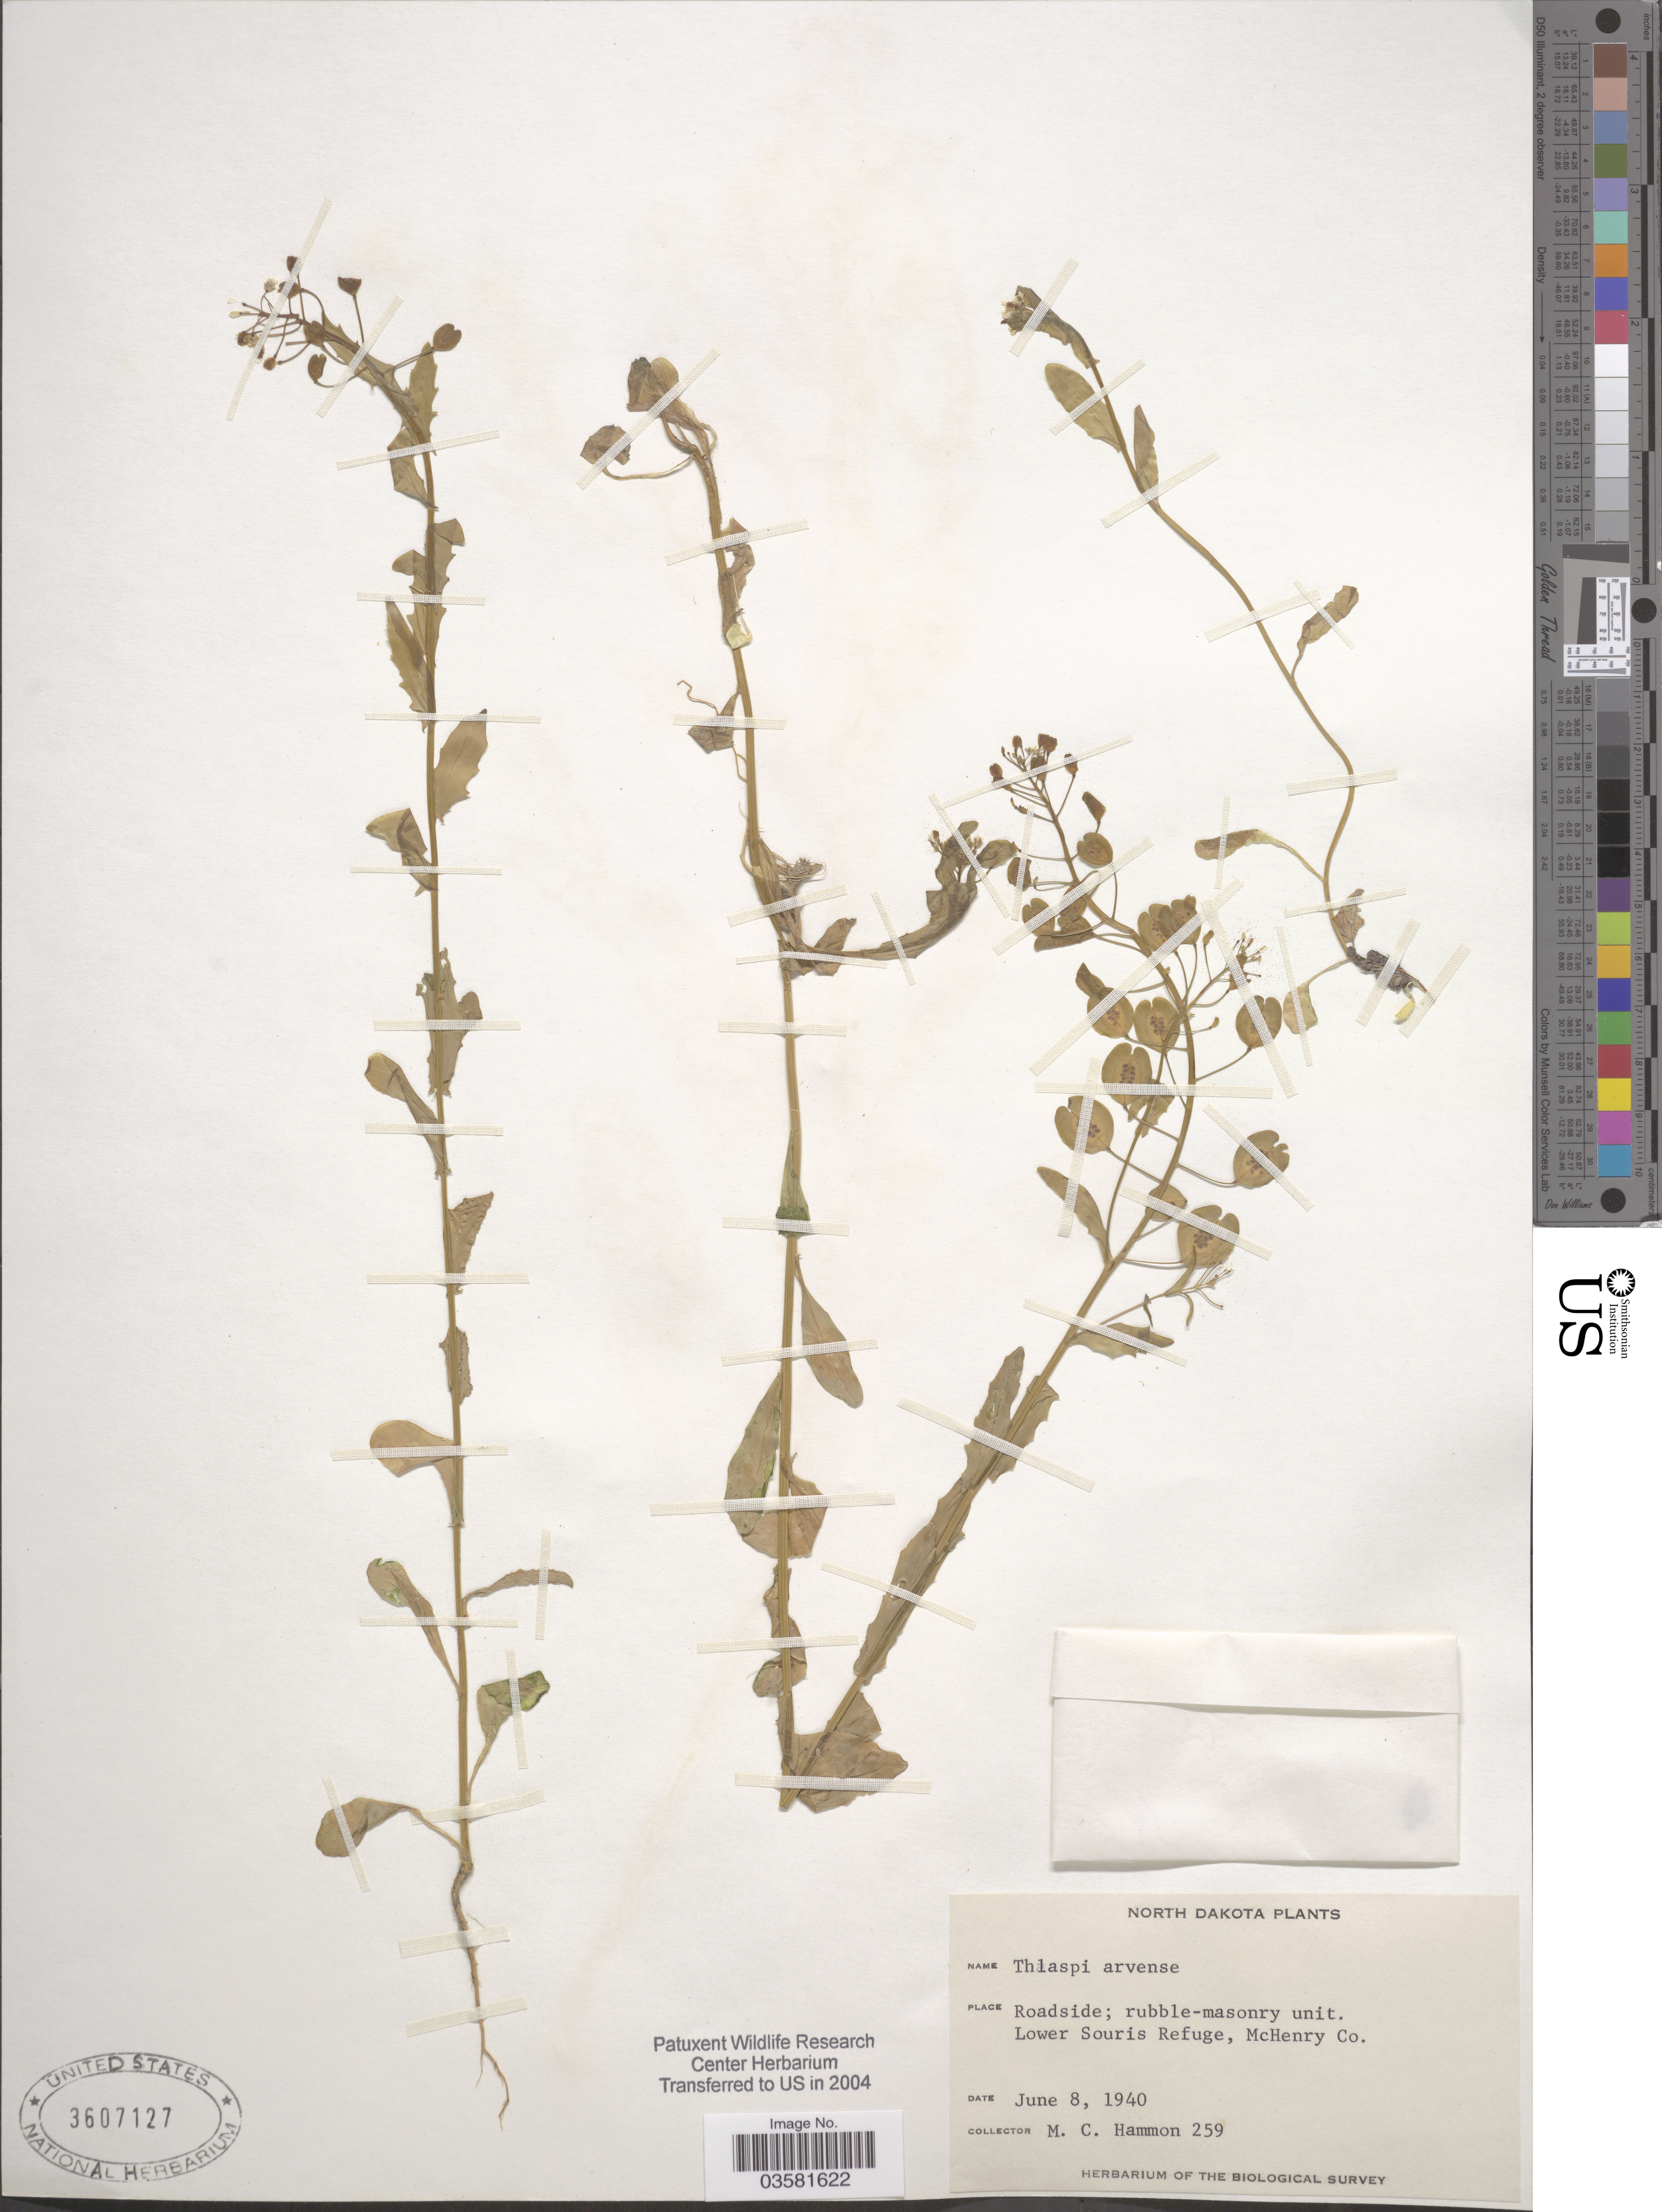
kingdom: Plantae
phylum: Tracheophyta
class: Magnoliopsida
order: Brassicales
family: Brassicaceae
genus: Thlaspi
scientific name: Thlaspi arvense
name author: L.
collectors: M. Hammon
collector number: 259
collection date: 1940-06-08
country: United States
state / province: North Dakota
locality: Lower Souris Refuge, McHenry Co.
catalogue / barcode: US 3607127